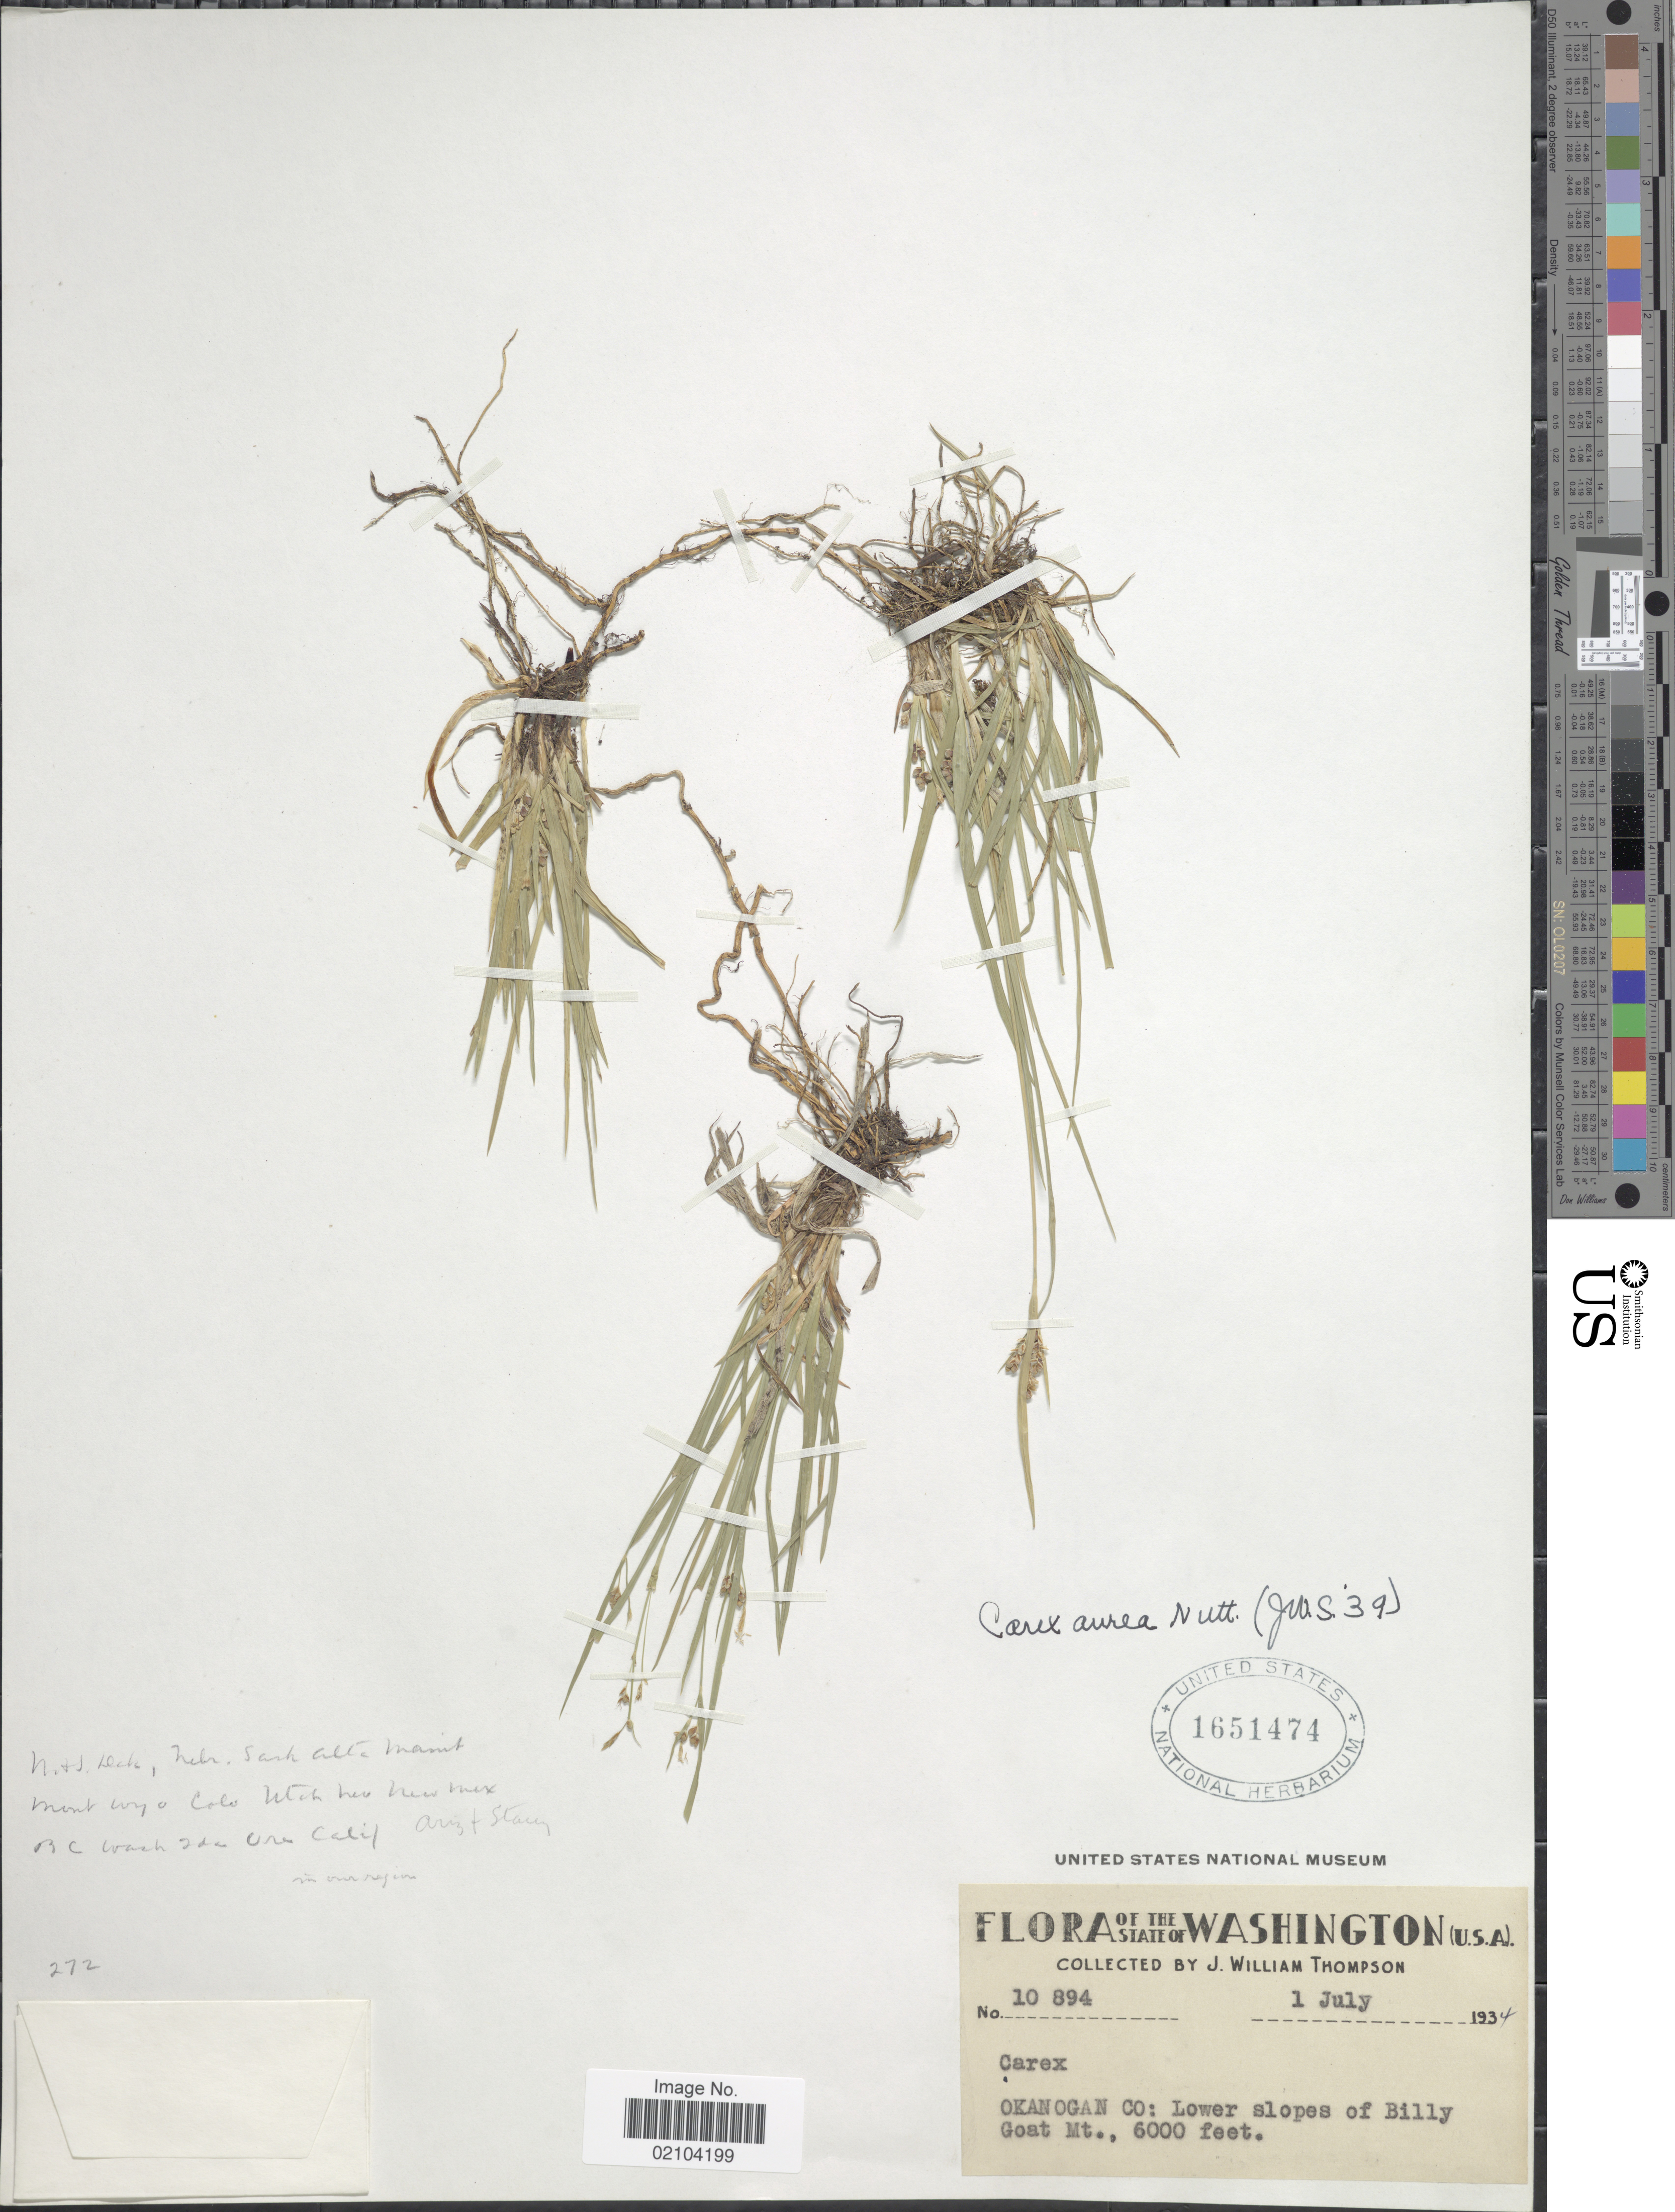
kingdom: Plantae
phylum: Tracheophyta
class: Liliopsida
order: Poales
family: Cyperaceae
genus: Carex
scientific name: Carex aurea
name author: Nutt.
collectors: J. W. Thompson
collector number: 10894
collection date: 1934-07-01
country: United States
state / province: Washington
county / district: Okanogan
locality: Okanogan Co: Lower slopes of Billy Goat Mt.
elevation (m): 1829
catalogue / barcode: US 1651474